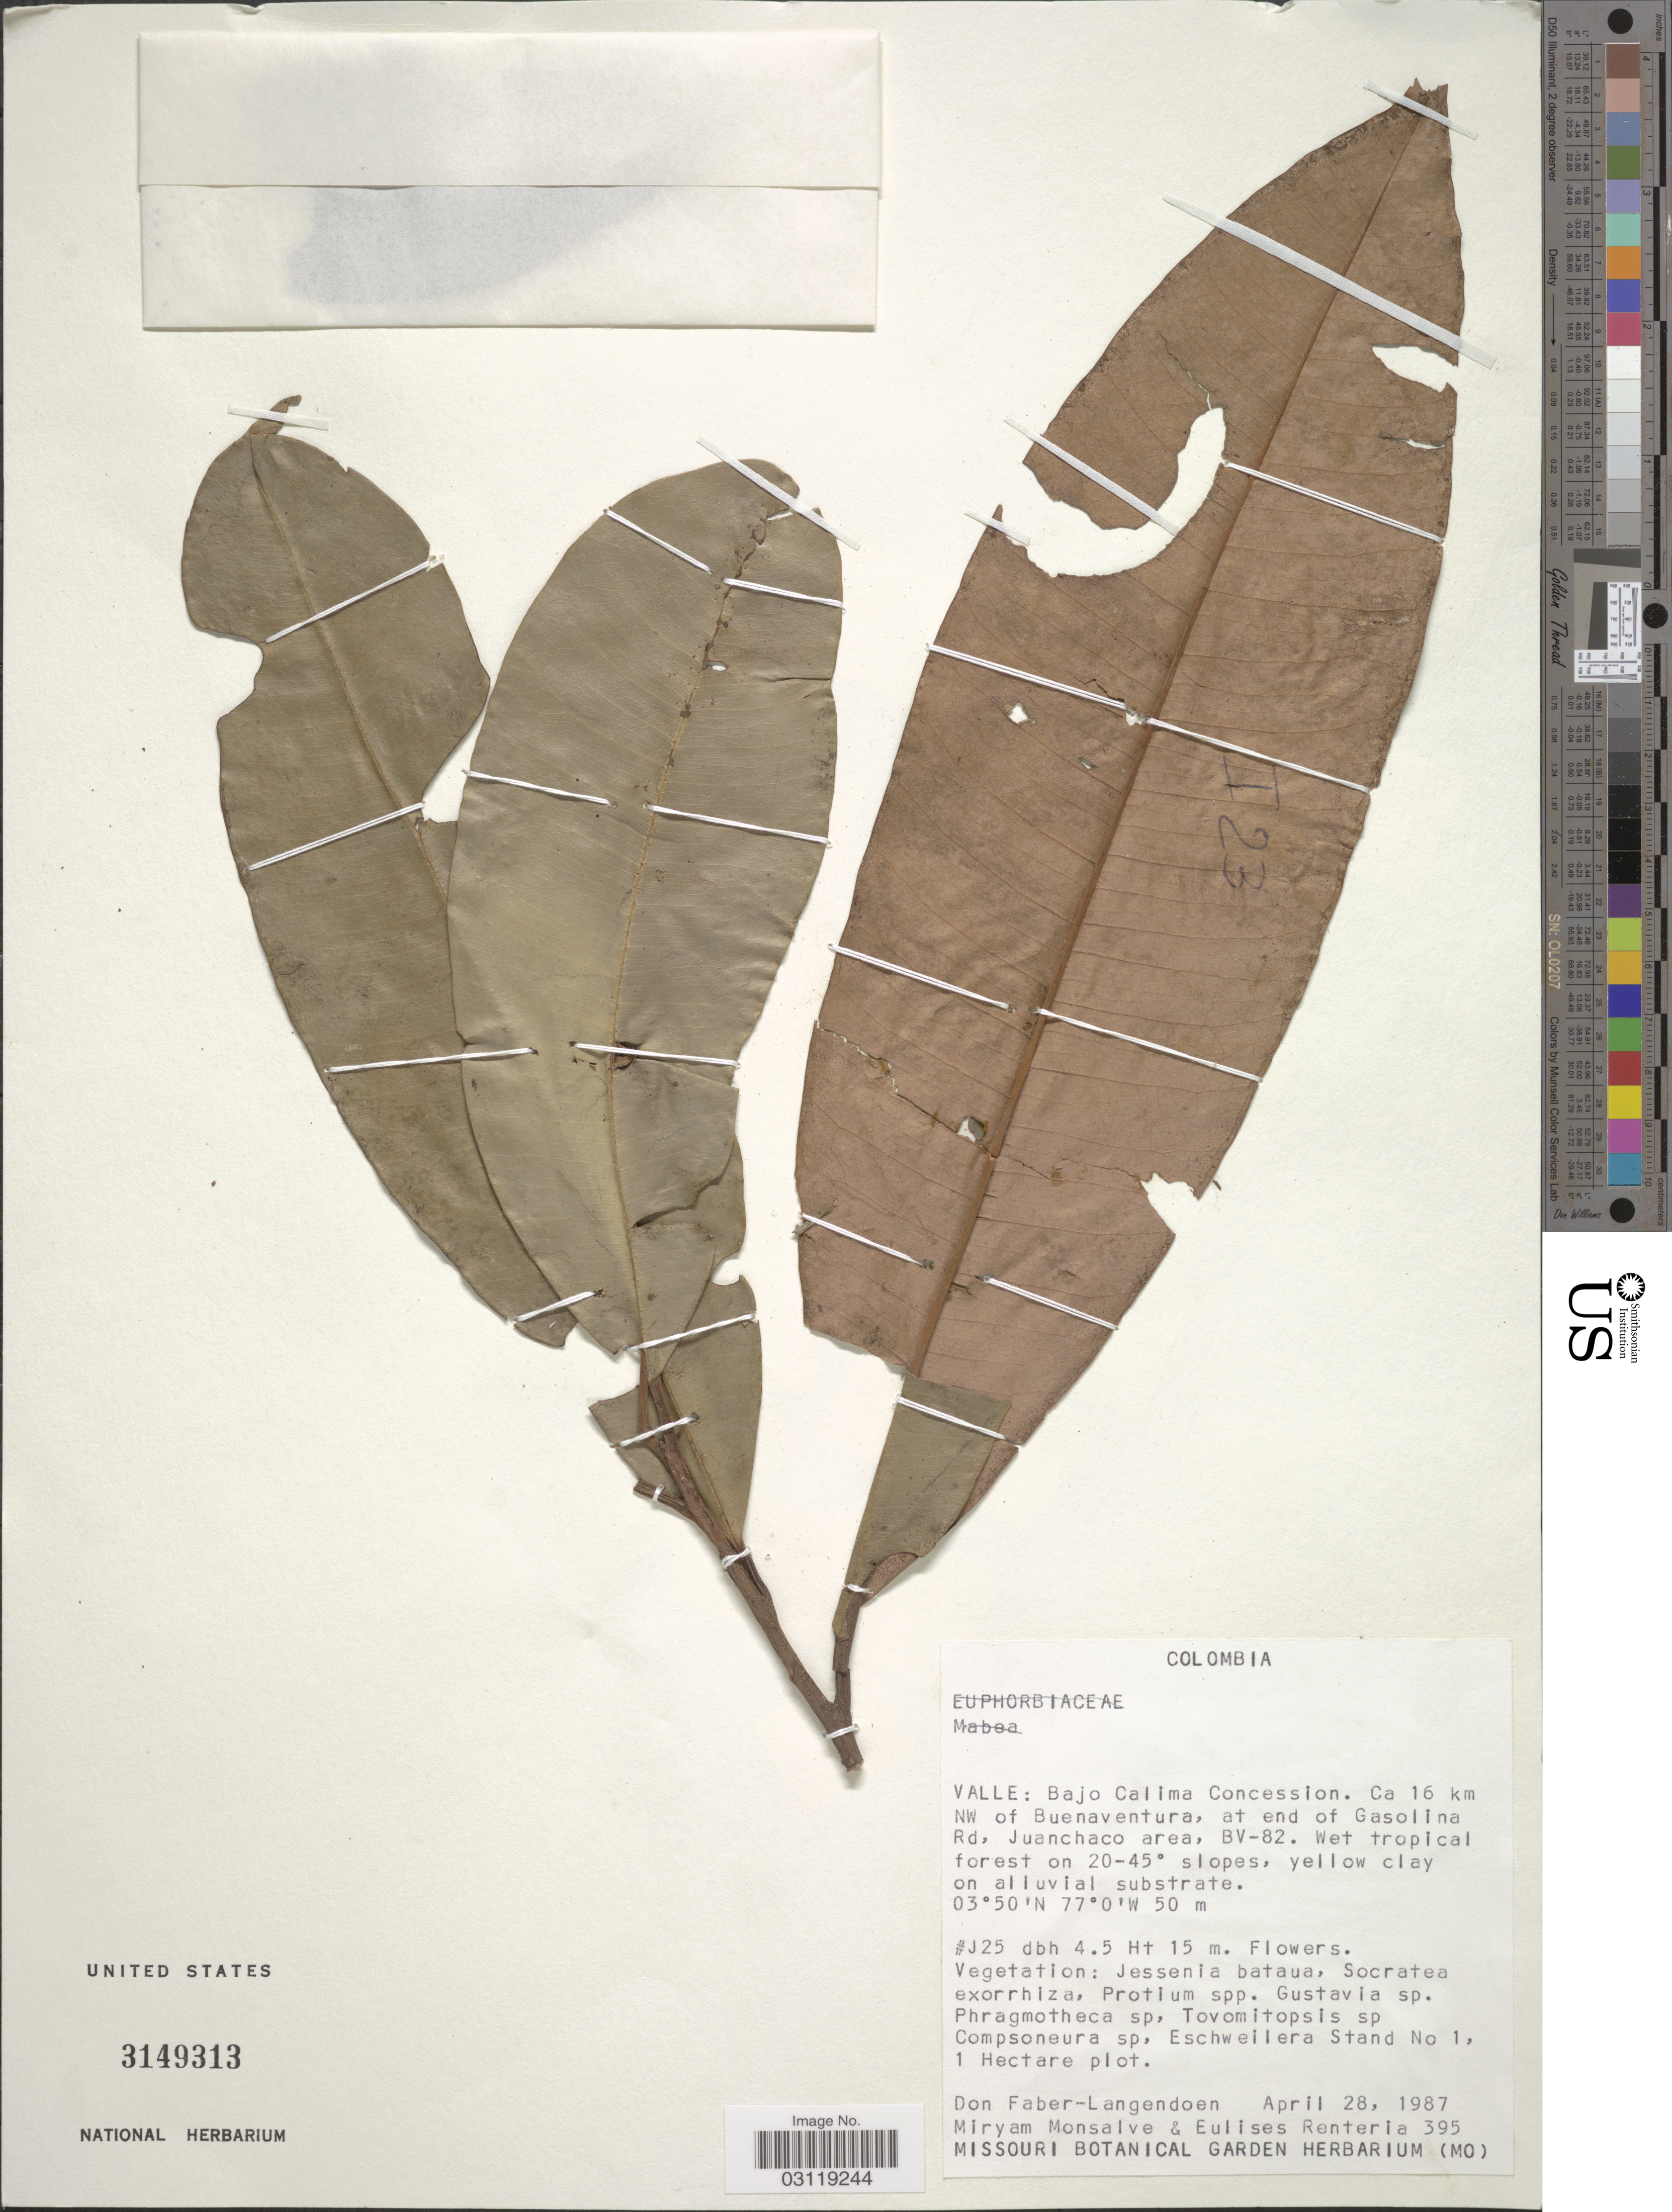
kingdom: Plantae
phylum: Tracheophyta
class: Magnoliopsida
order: Ericales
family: Primulaceae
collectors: D. Faber-Langendoen, M. Monsalve & E. Renteria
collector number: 395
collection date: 1987-04-28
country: Colombia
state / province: Valle del Cauca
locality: Valle: Bajo Calima Concession. Ca. 16 km NW of Buenaventura, at end of Gasolina Rd, Juanchaco area, BV-82.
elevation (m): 50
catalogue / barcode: US 3149313